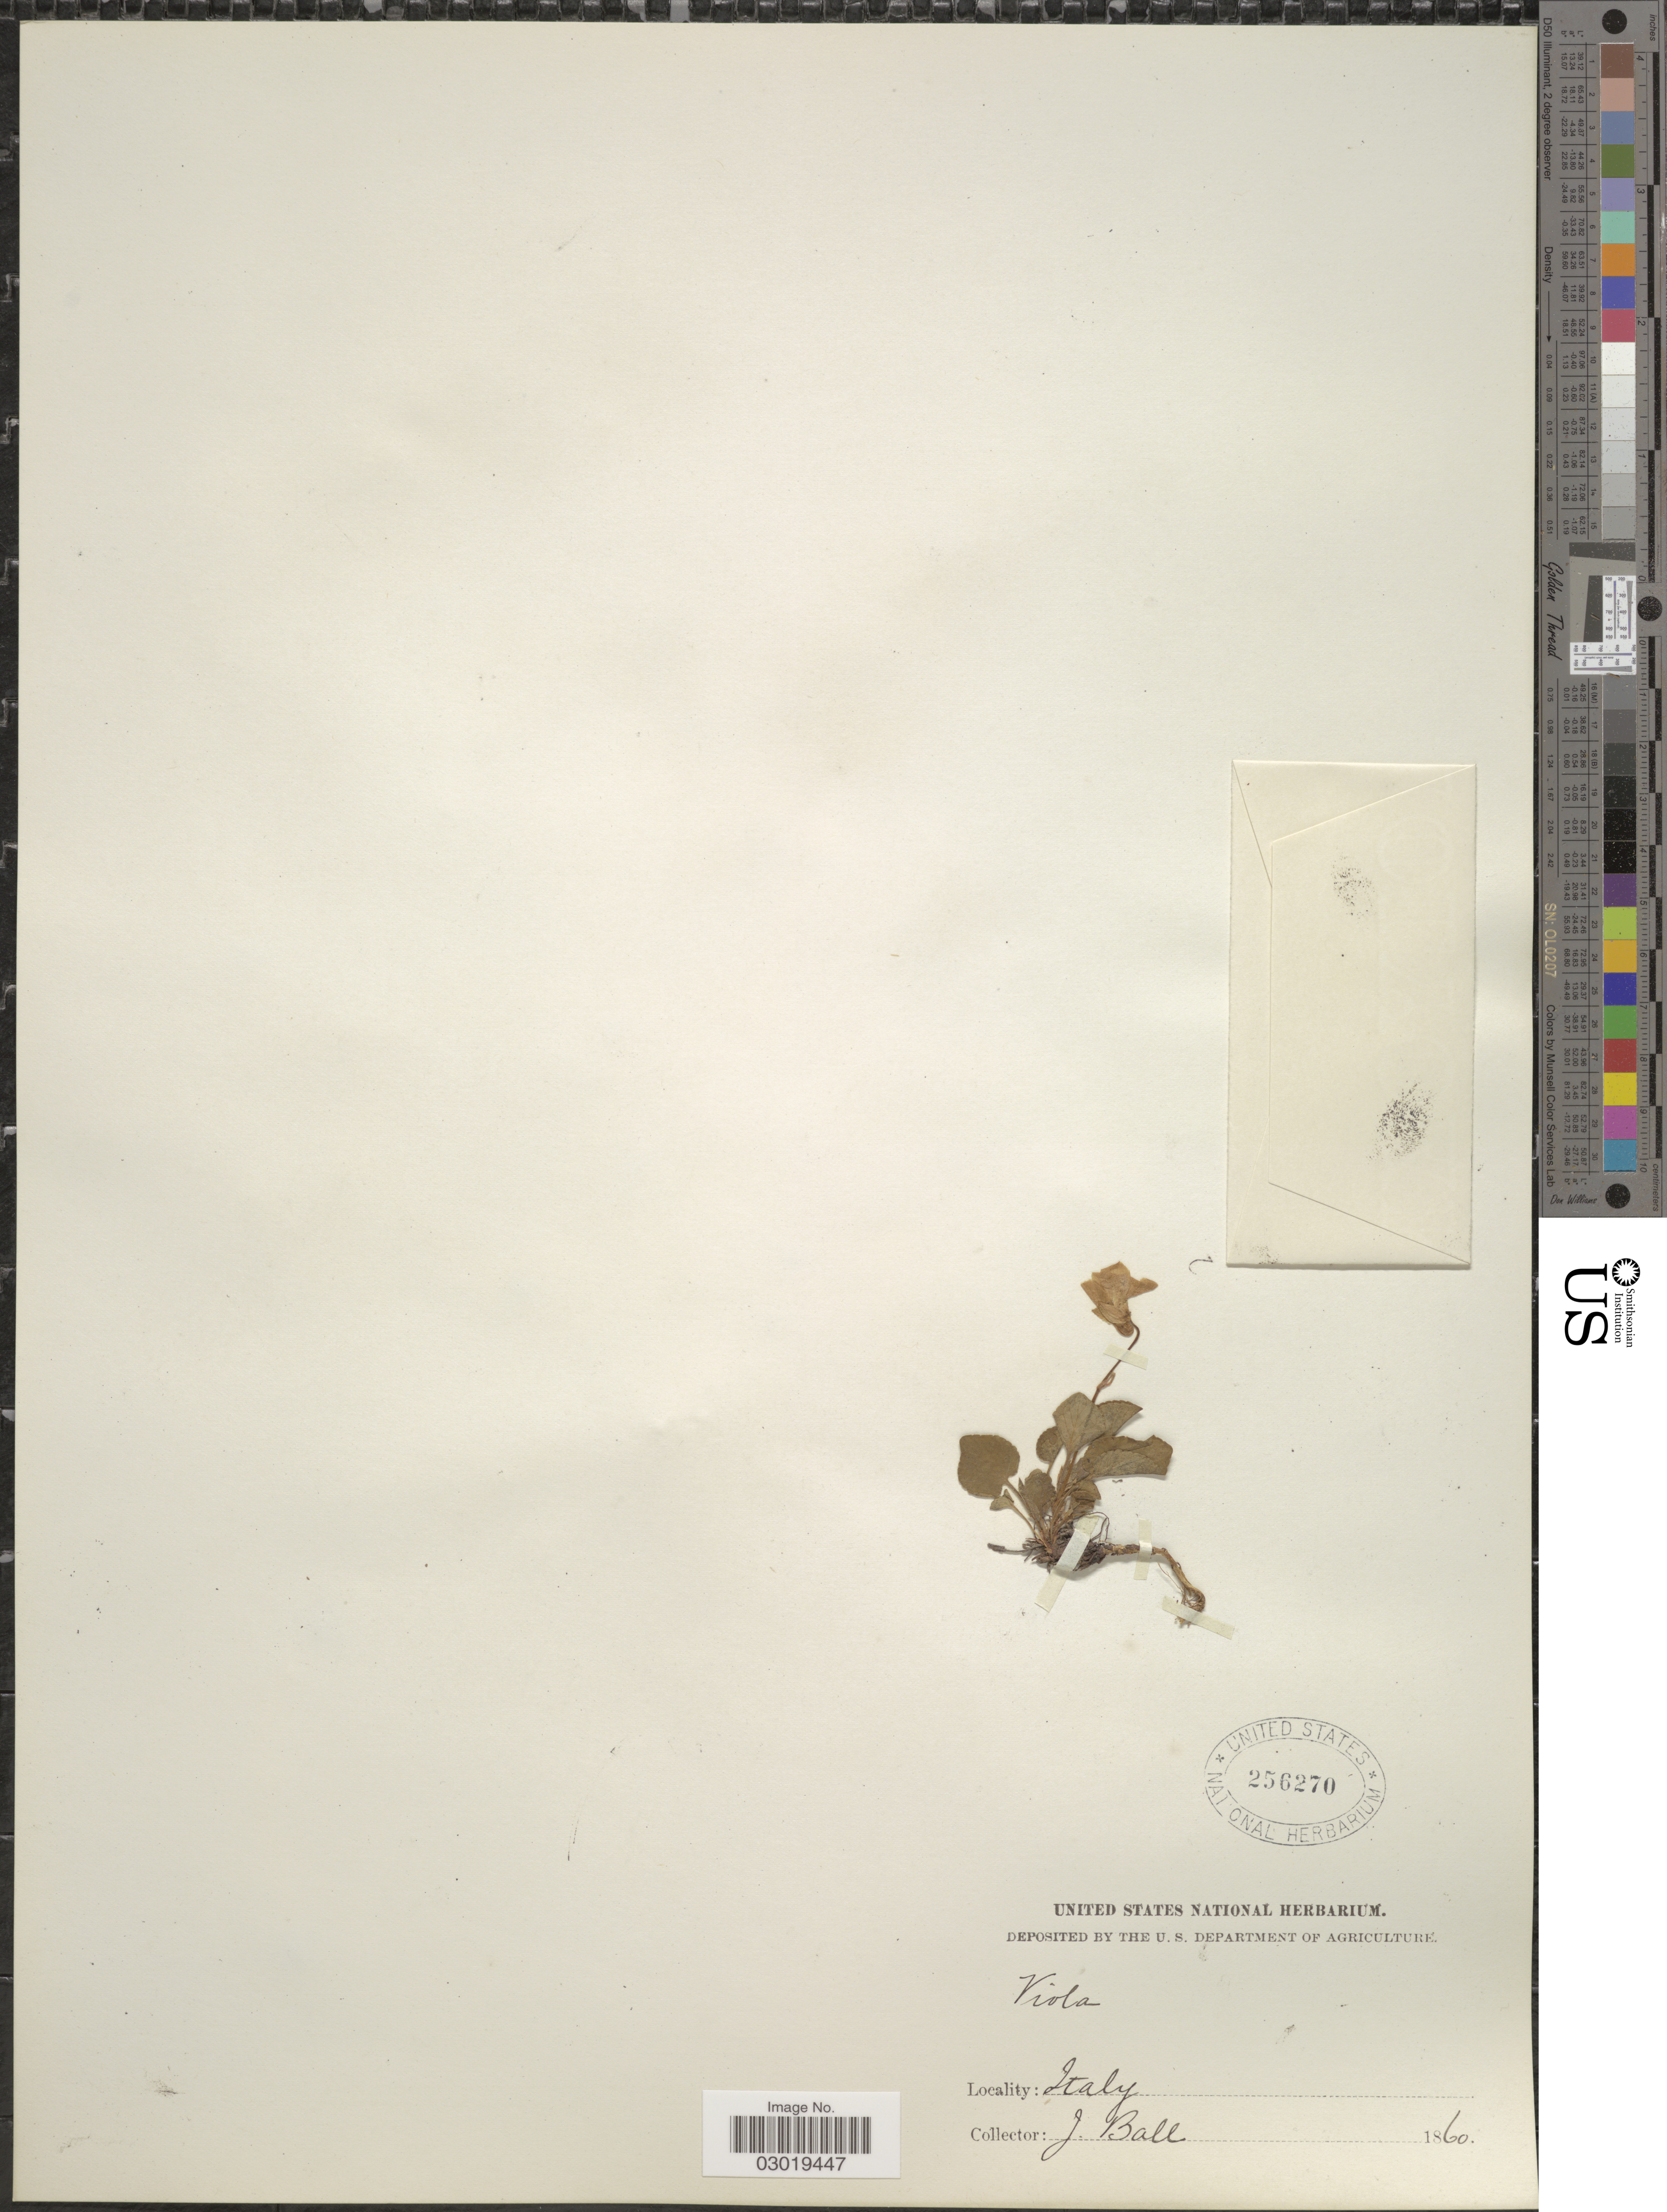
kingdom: Plantae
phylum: Tracheophyta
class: Magnoliopsida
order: Malpighiales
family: Violaceae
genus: Viola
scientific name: Viola sp.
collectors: J. Ball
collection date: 1860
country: Italy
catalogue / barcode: US 256270